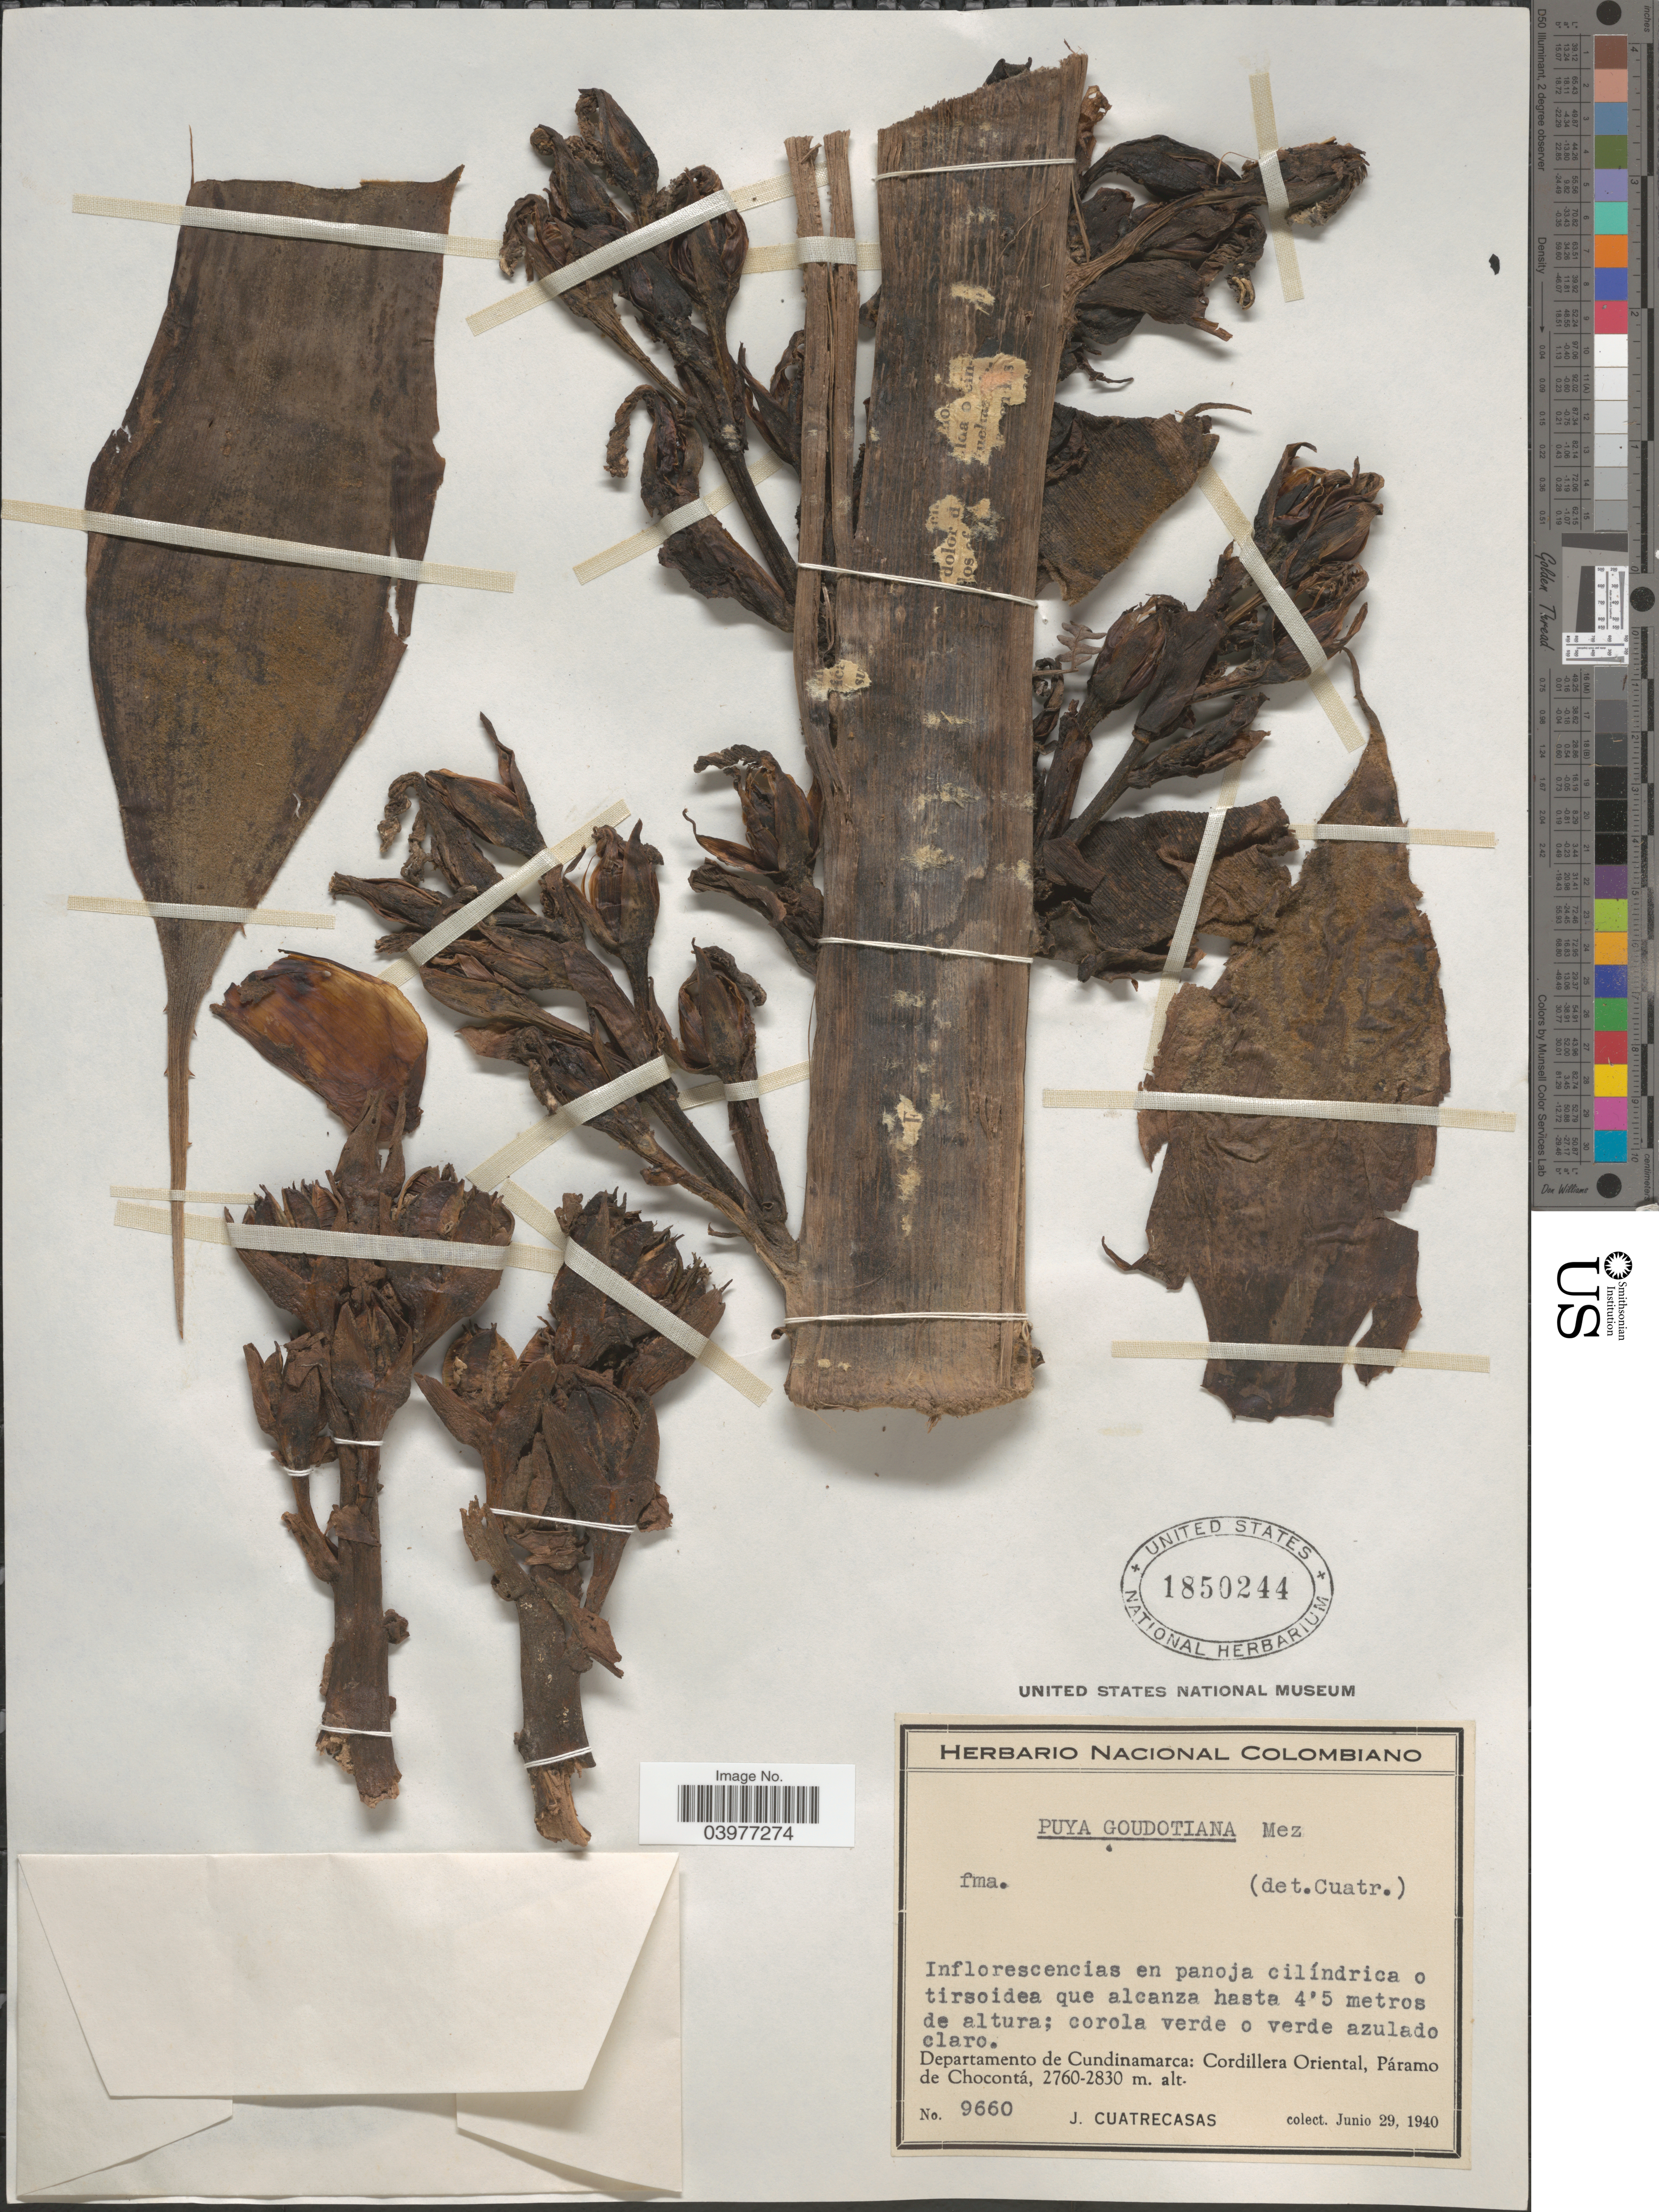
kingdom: Plantae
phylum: Tracheophyta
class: Liliopsida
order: Poales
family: Bromeliaceae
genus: Puya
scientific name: Puya goudotiana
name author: Mez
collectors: J. Cuatrecasas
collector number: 9660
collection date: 1940-06-29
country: Colombia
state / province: Cundinamarca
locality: Departamento de Cundinamarca: Cordillera Oriental, Páramo de Chocontá.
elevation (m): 2760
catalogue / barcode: US 1850244